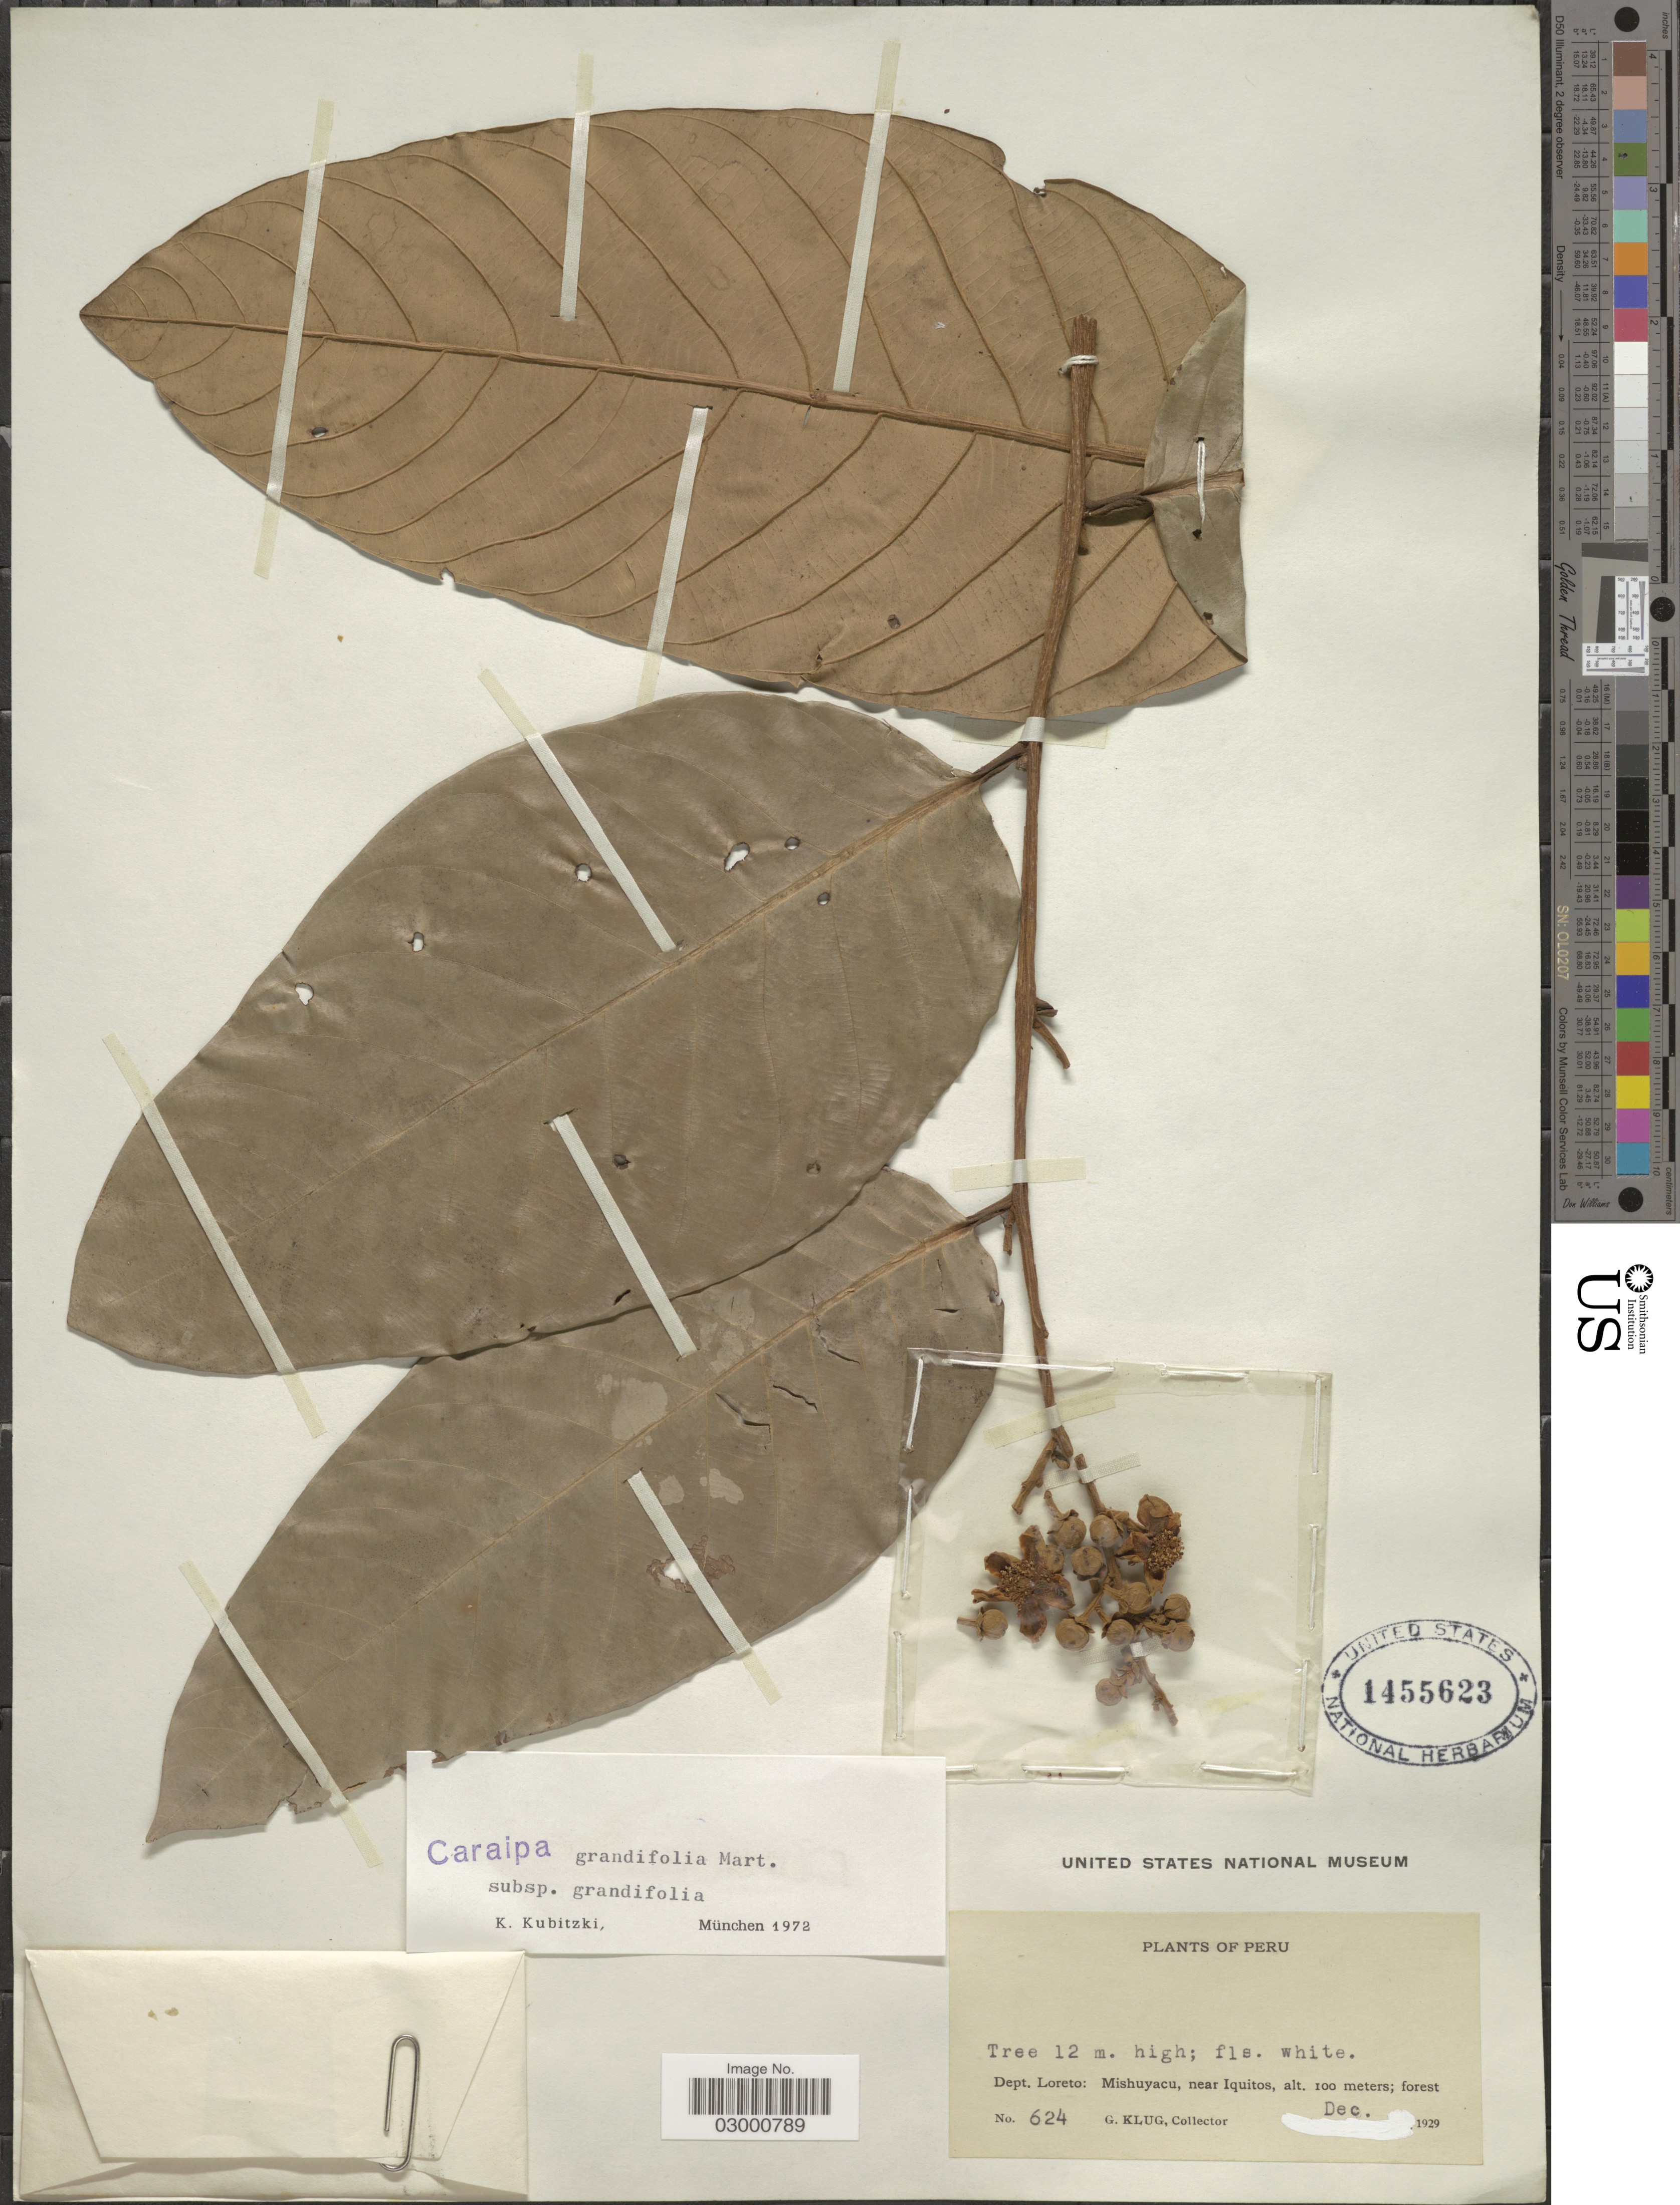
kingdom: Plantae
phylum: Tracheophyta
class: Magnoliopsida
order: Malpighiales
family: Calophyllaceae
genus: Caraipa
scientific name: Caraipa grandifolia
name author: Mart.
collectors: G. Klug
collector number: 624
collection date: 1929-12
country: Peru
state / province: Loreto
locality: Dept. Loreto: Mishuyacu, near Iquitos.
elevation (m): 100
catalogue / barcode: US 1455623